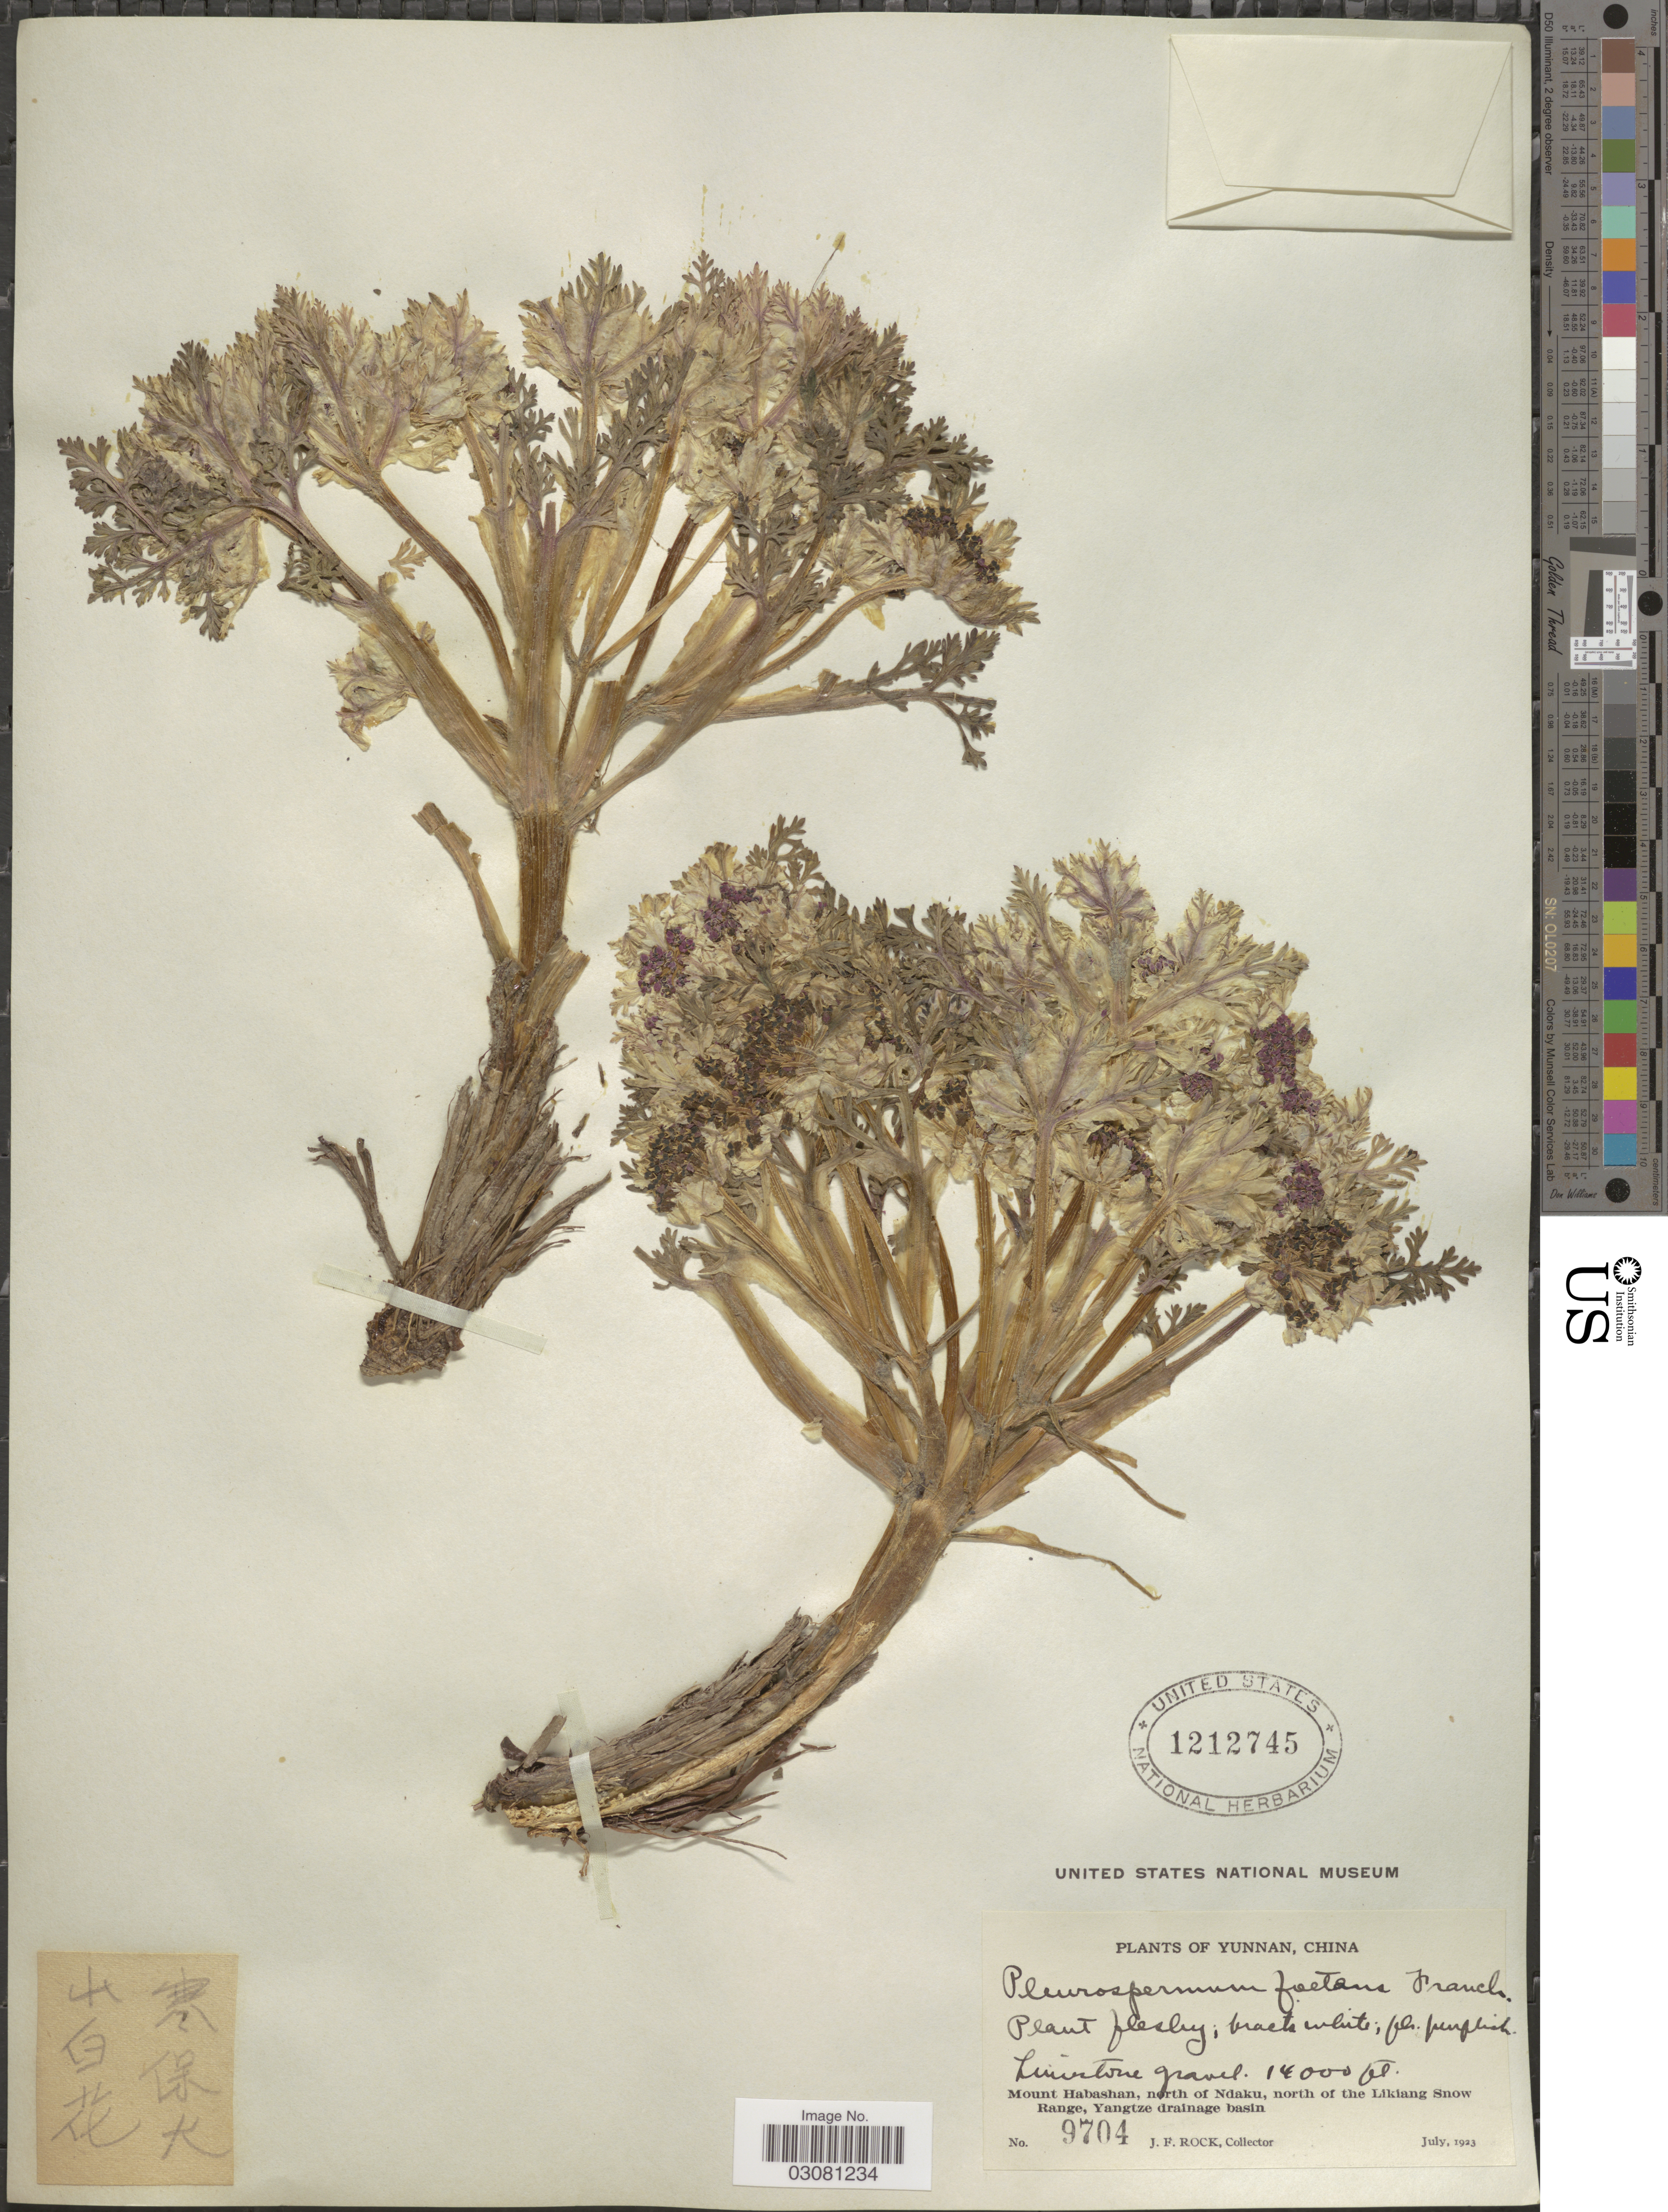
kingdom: Plantae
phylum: Tracheophyta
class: Magnoliopsida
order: Apiales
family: Apiaceae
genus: Pleurospermum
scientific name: Pleurospermum foetens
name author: Franch.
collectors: J. Rock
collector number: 9704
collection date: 1923-07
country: China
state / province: Yunnan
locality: Mount Habashan, north of Ndaku, north of the Likiang Snow Range, Yangtze drainage basin.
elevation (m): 4267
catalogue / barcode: US 1212745